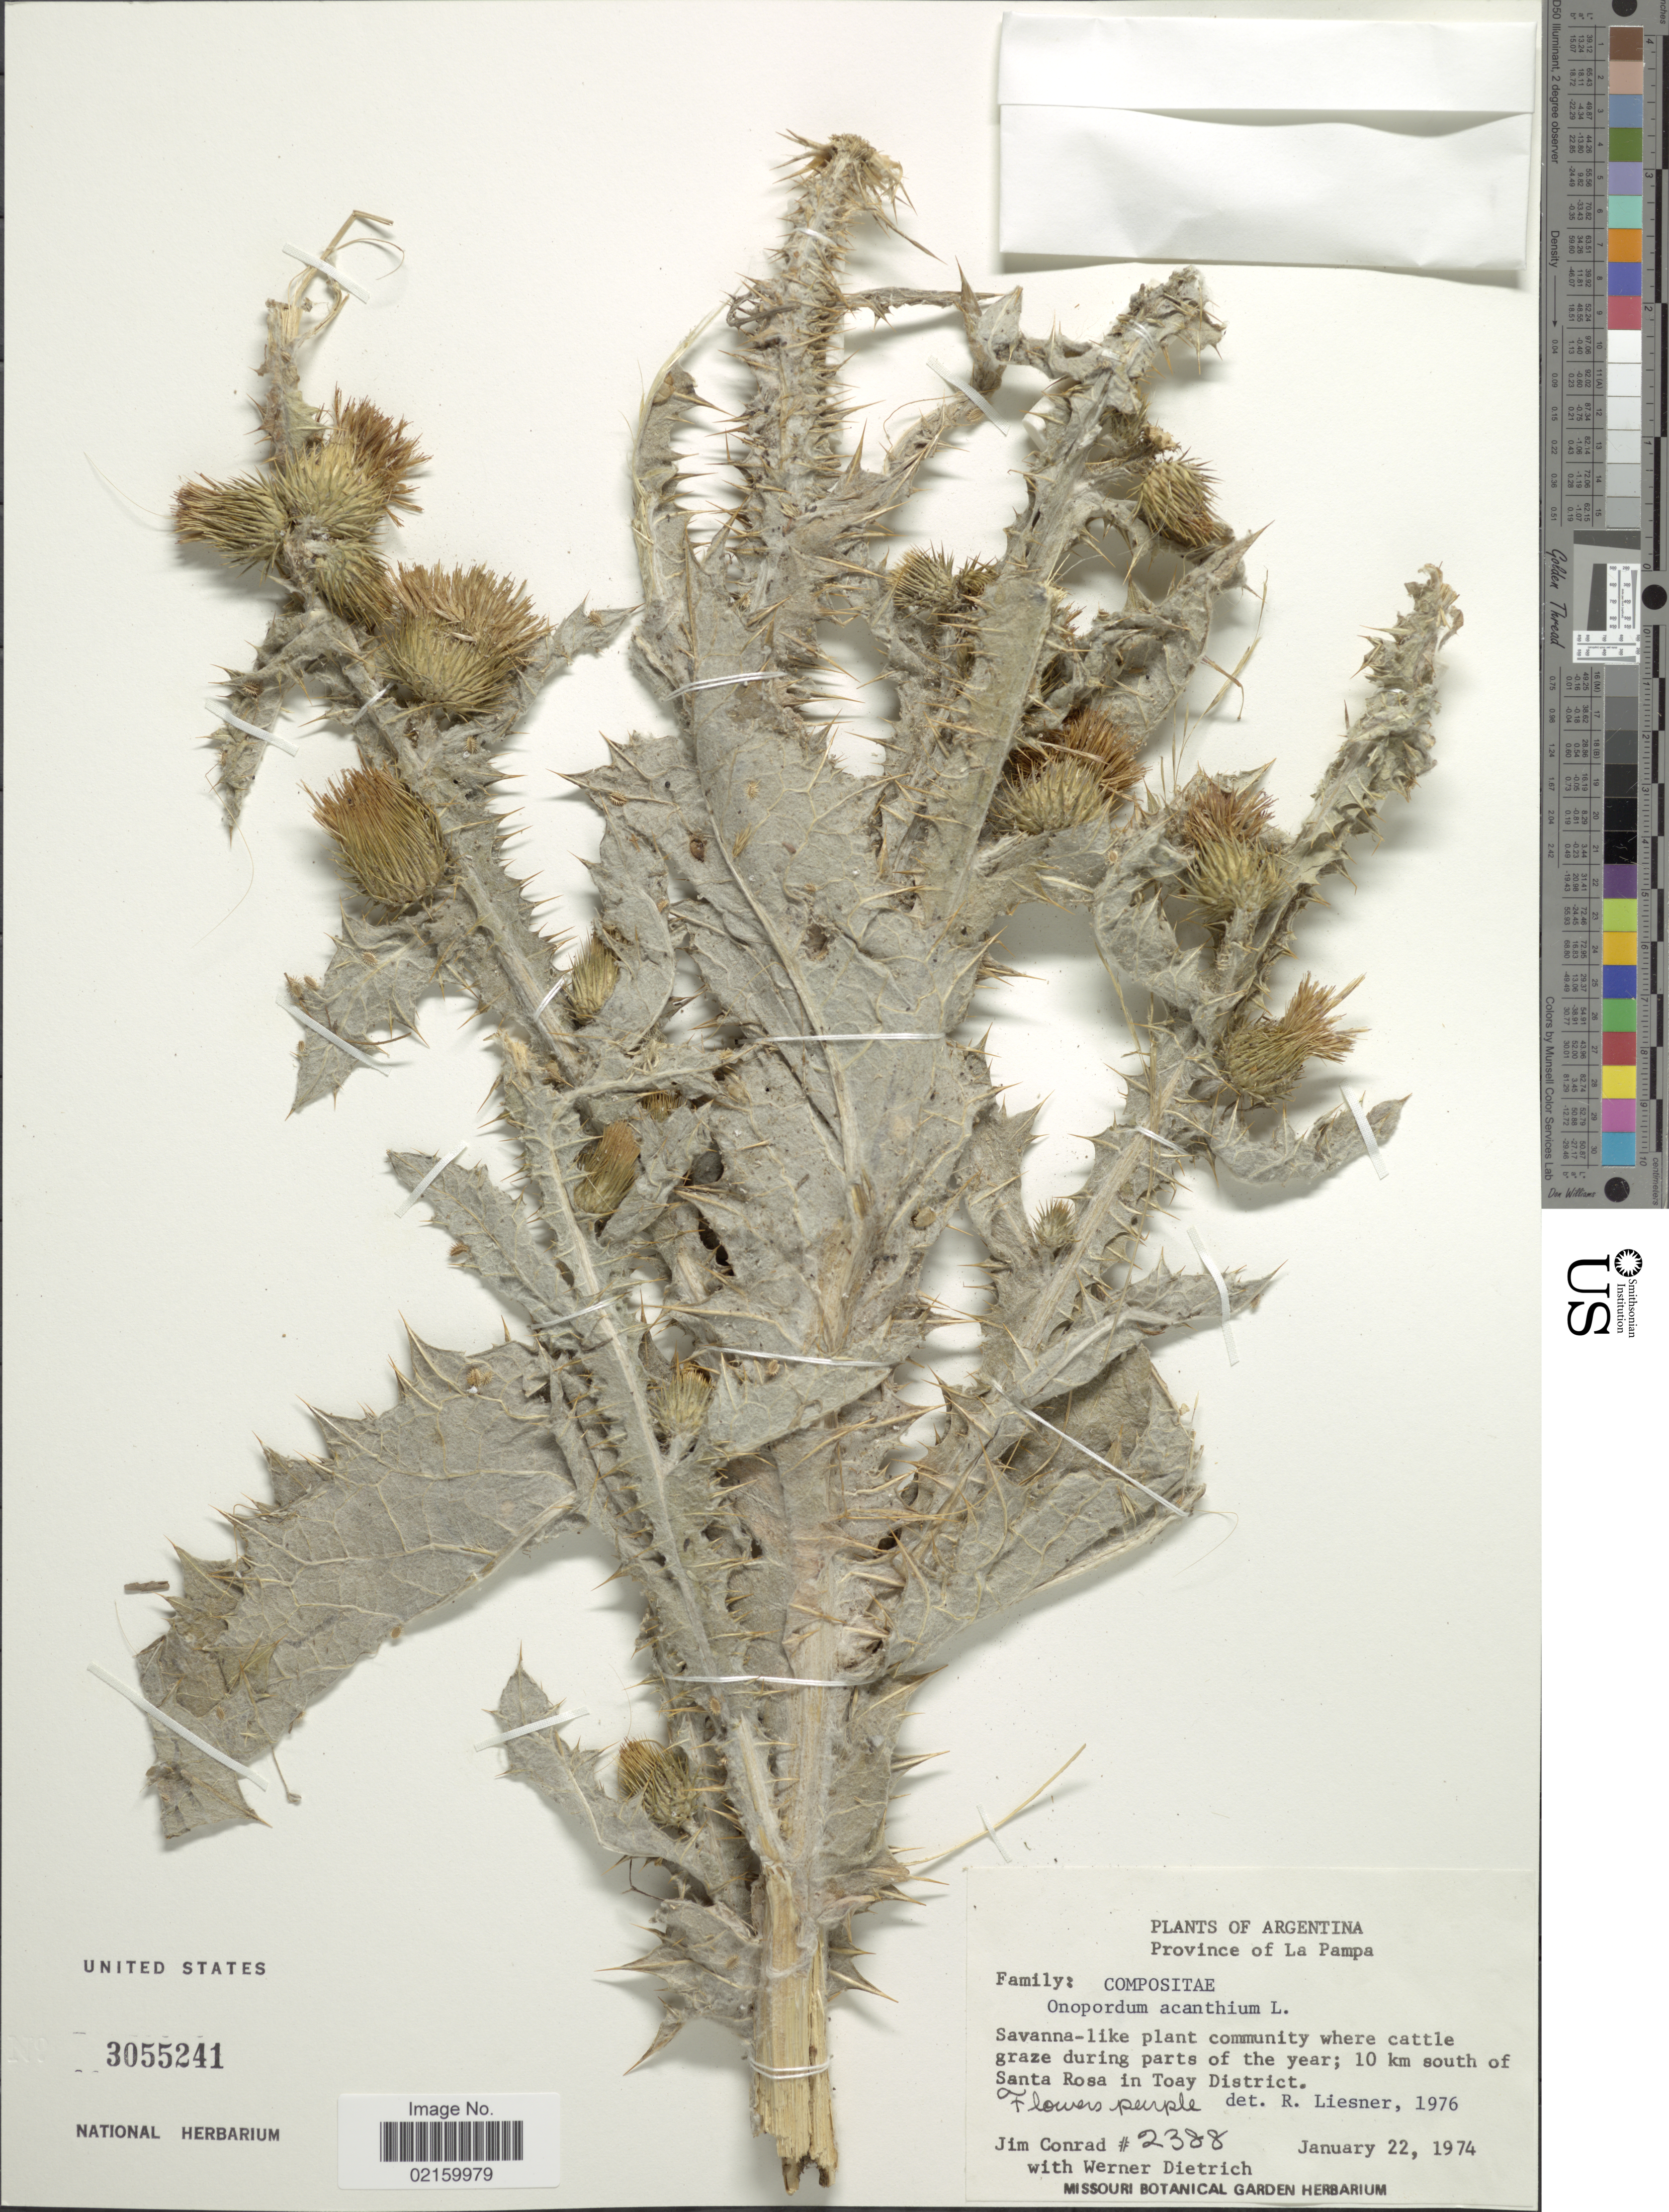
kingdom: Plantae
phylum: Tracheophyta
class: Magnoliopsida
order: Asterales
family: Asteraceae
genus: Onopordum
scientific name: Onopordum acanthium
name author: L.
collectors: J. Conrad & W. Dietrich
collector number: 2388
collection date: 1974-01-22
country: Argentina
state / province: La Pampa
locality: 10 km south of Santa Rosa in Toay District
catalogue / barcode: US 3055241